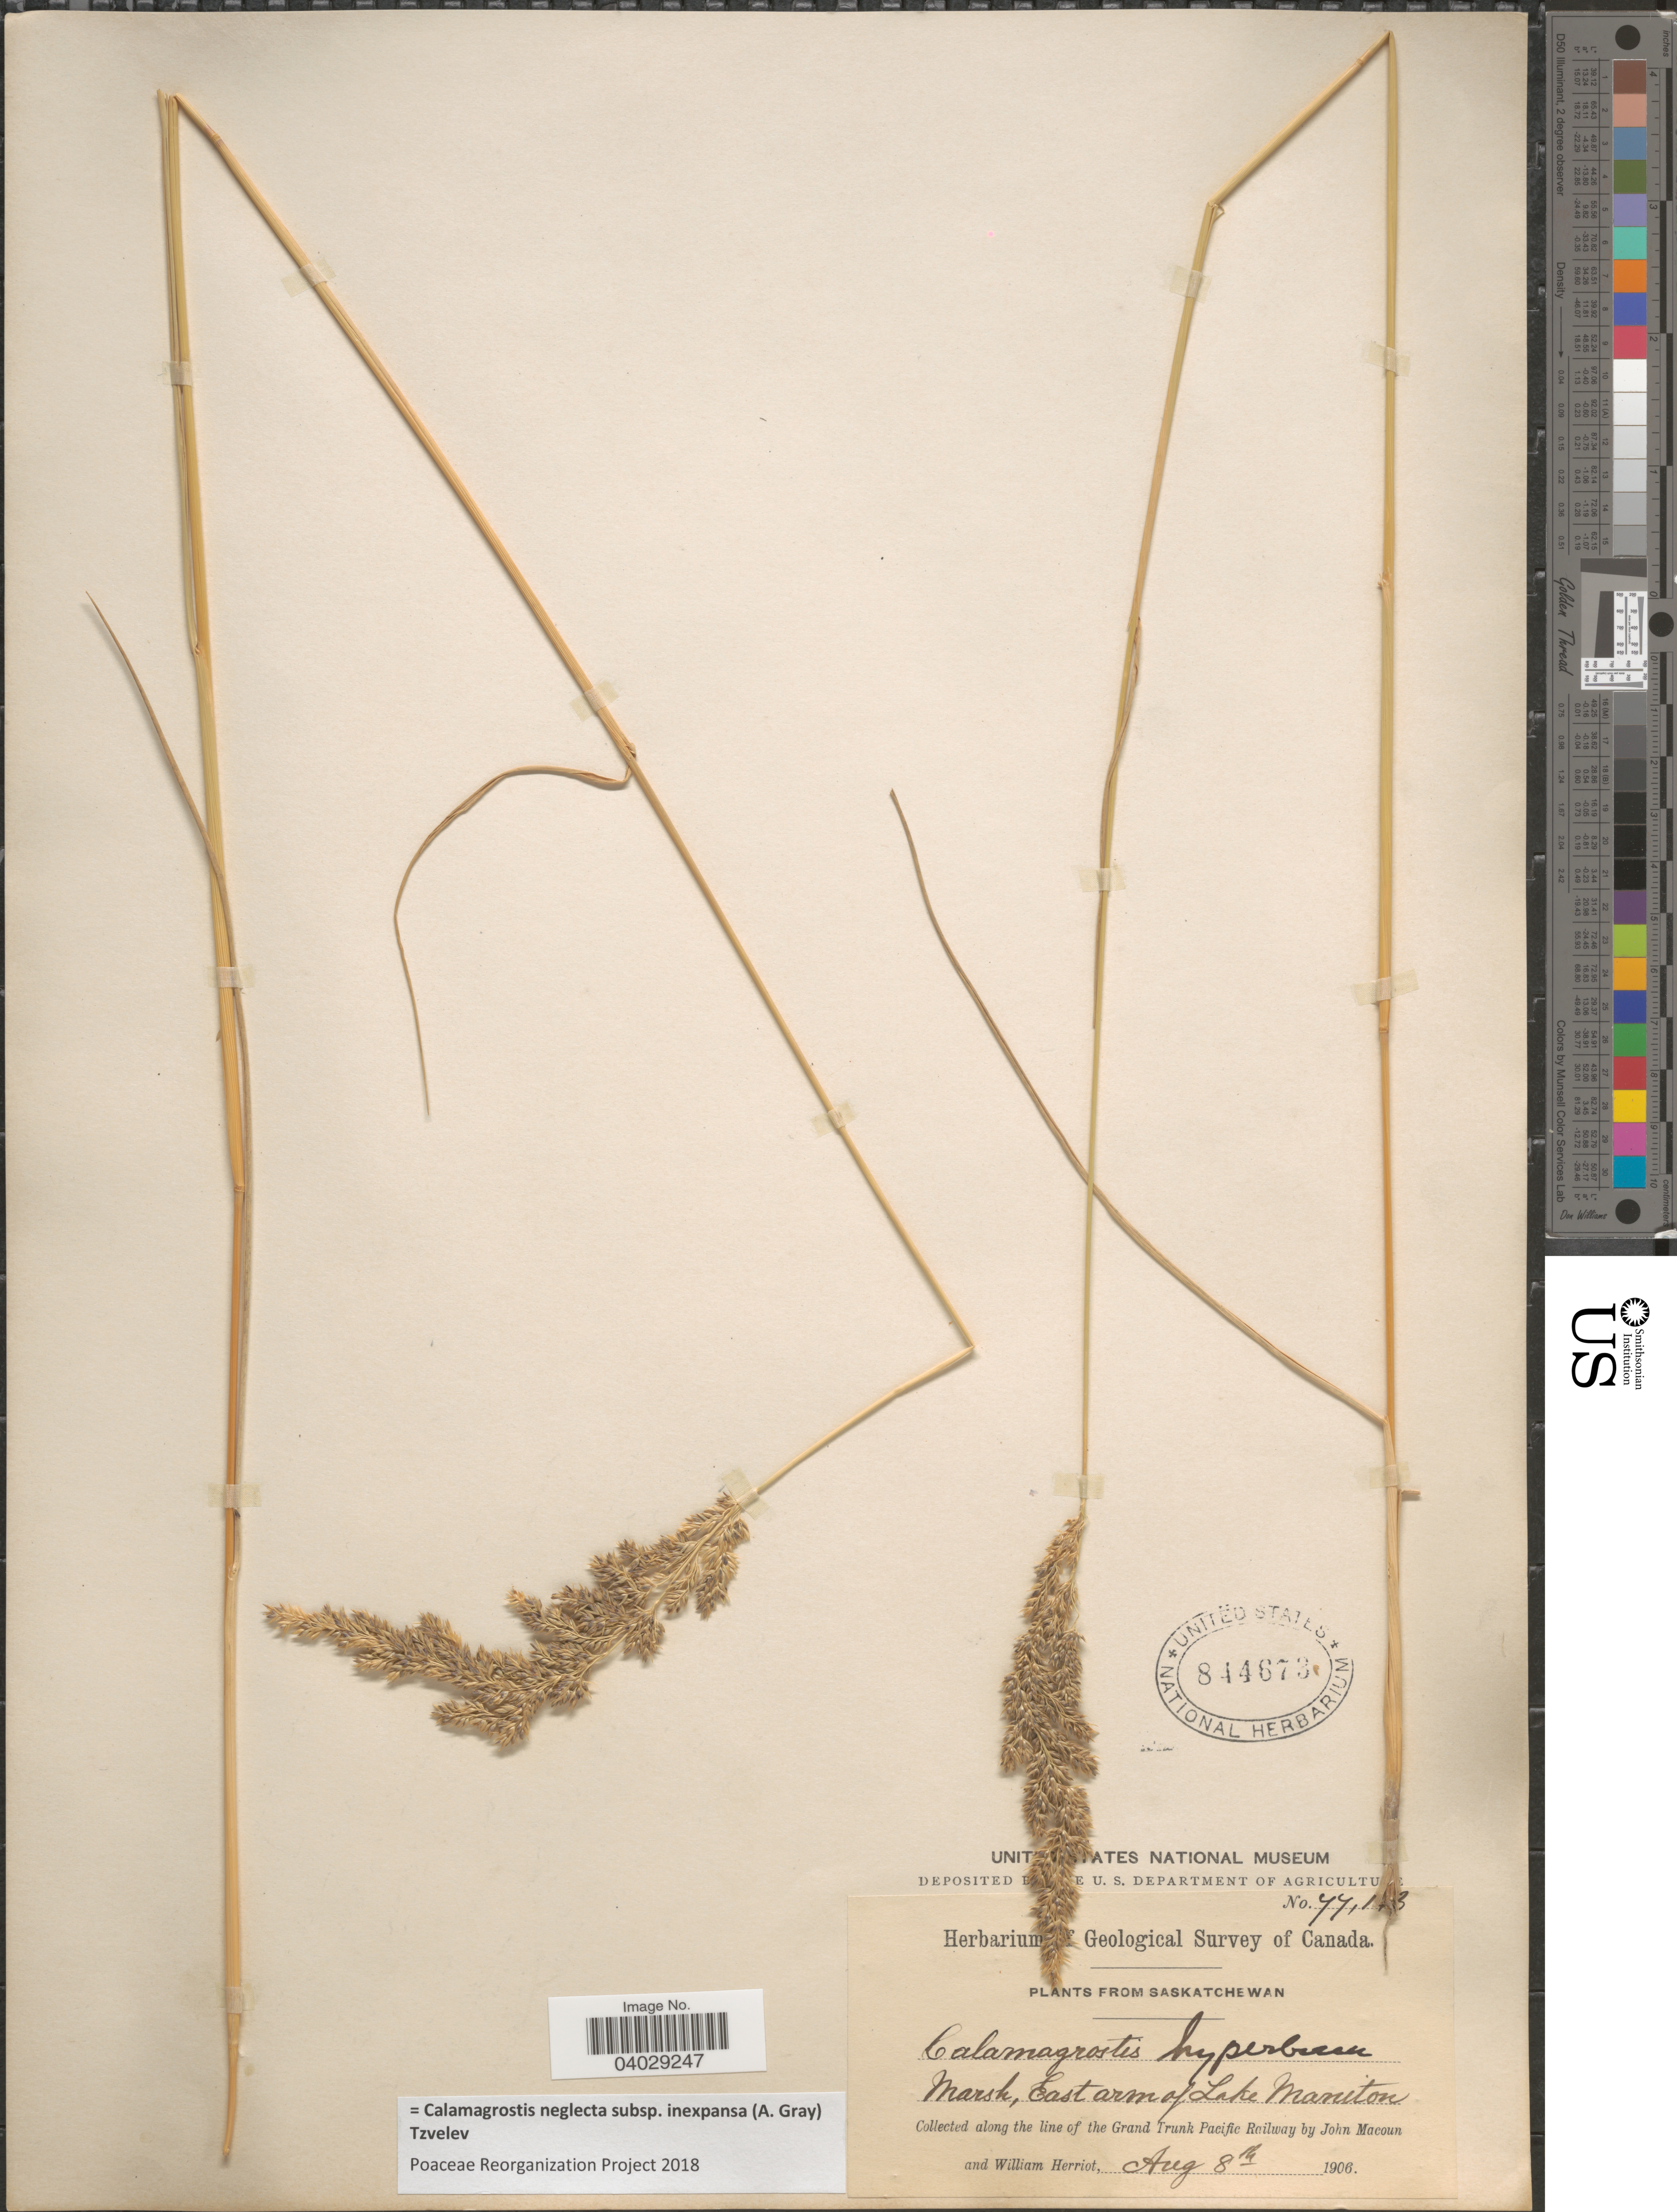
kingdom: Plantae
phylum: Tracheophyta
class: Liliopsida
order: Poales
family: Poaceae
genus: Calamagrostis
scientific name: Calamagrostis neglecta subsp. inexpansa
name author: (A. Gray) Tzvelev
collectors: J. Macoun & W. Herriot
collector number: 771!3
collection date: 1906-08-08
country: Canada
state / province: Saskatchewan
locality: Marsh, East arm of Lake Manitou. Along the line of the Grand Trunk Pacific Railway.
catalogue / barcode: US 844673